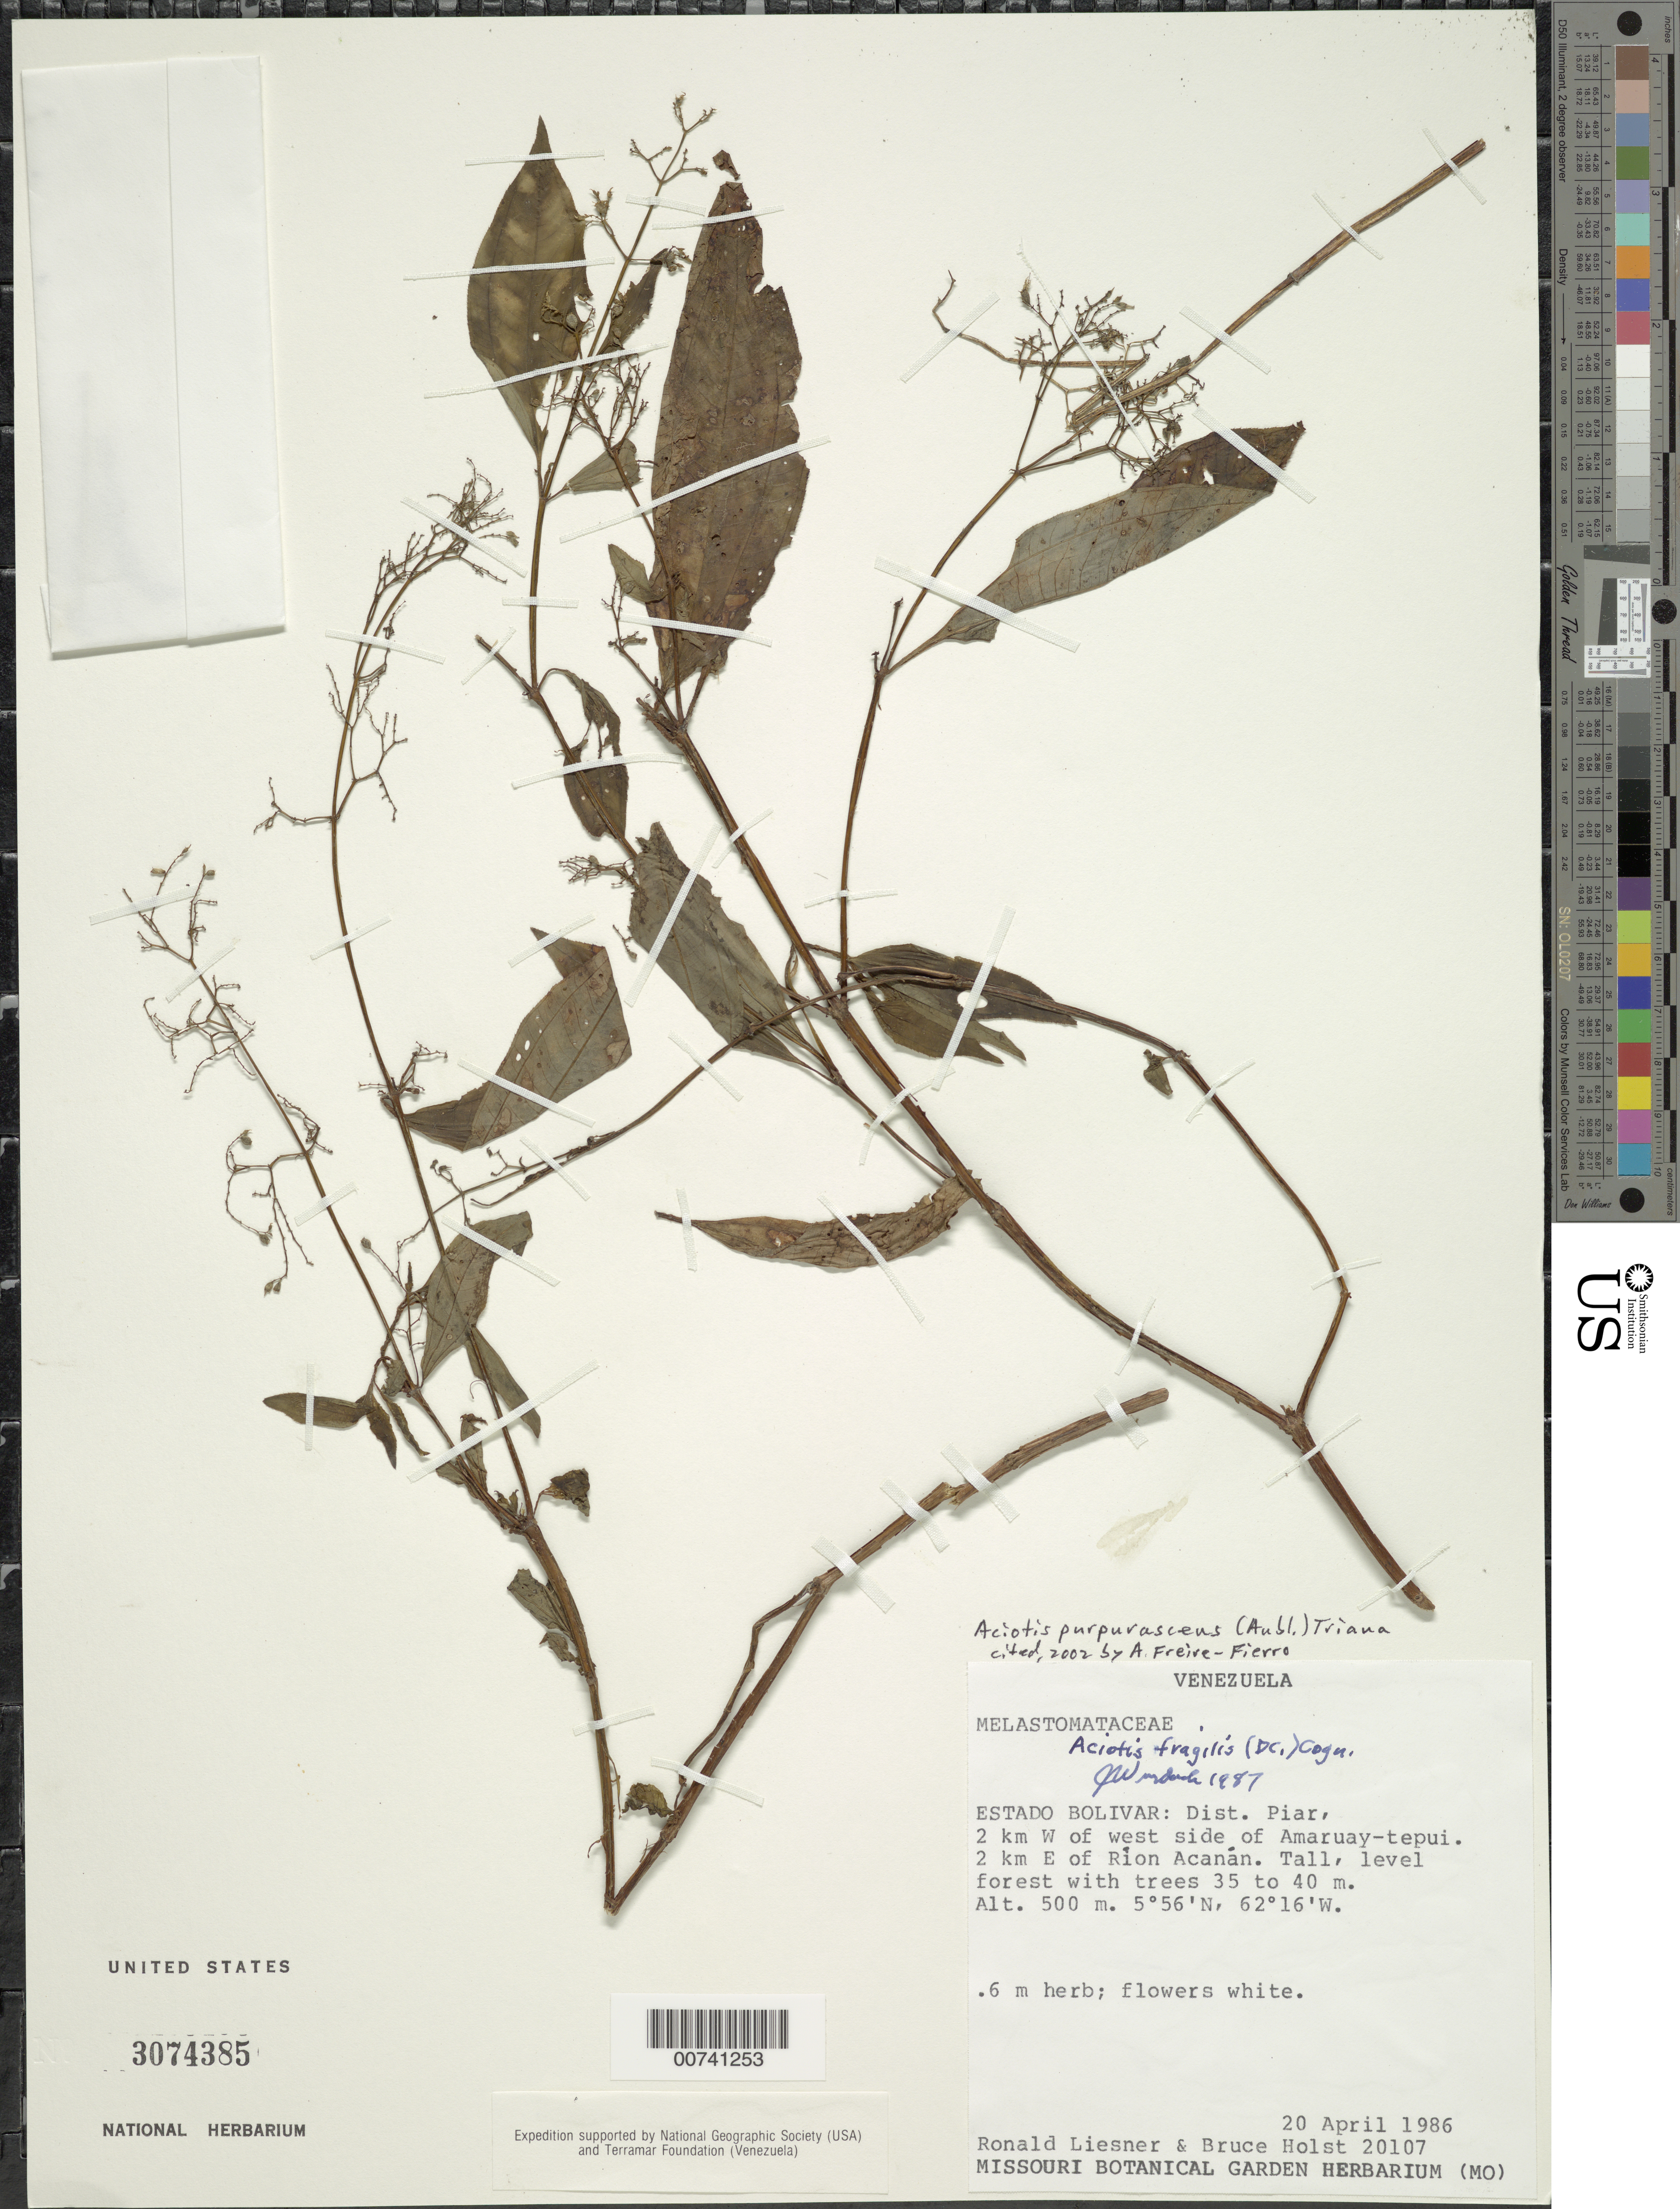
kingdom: Plantae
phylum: Tracheophyta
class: Magnoliopsida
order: Myrtales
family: Melastomataceae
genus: Aciotis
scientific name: Aciotis purpurascens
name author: (Aubl.) Triana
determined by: Freire-Fierro, A.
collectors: R. L. Liesner & B. Holst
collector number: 20107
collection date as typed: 20-Apr-86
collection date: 1986-04-20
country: Venezuela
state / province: Bolívar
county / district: Piar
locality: Amaruay-tepuí, 2 km W of west side; 2 km E of Ríon Acanan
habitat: Tall, level forest with trees 35 to 40m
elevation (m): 500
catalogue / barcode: US 3074385